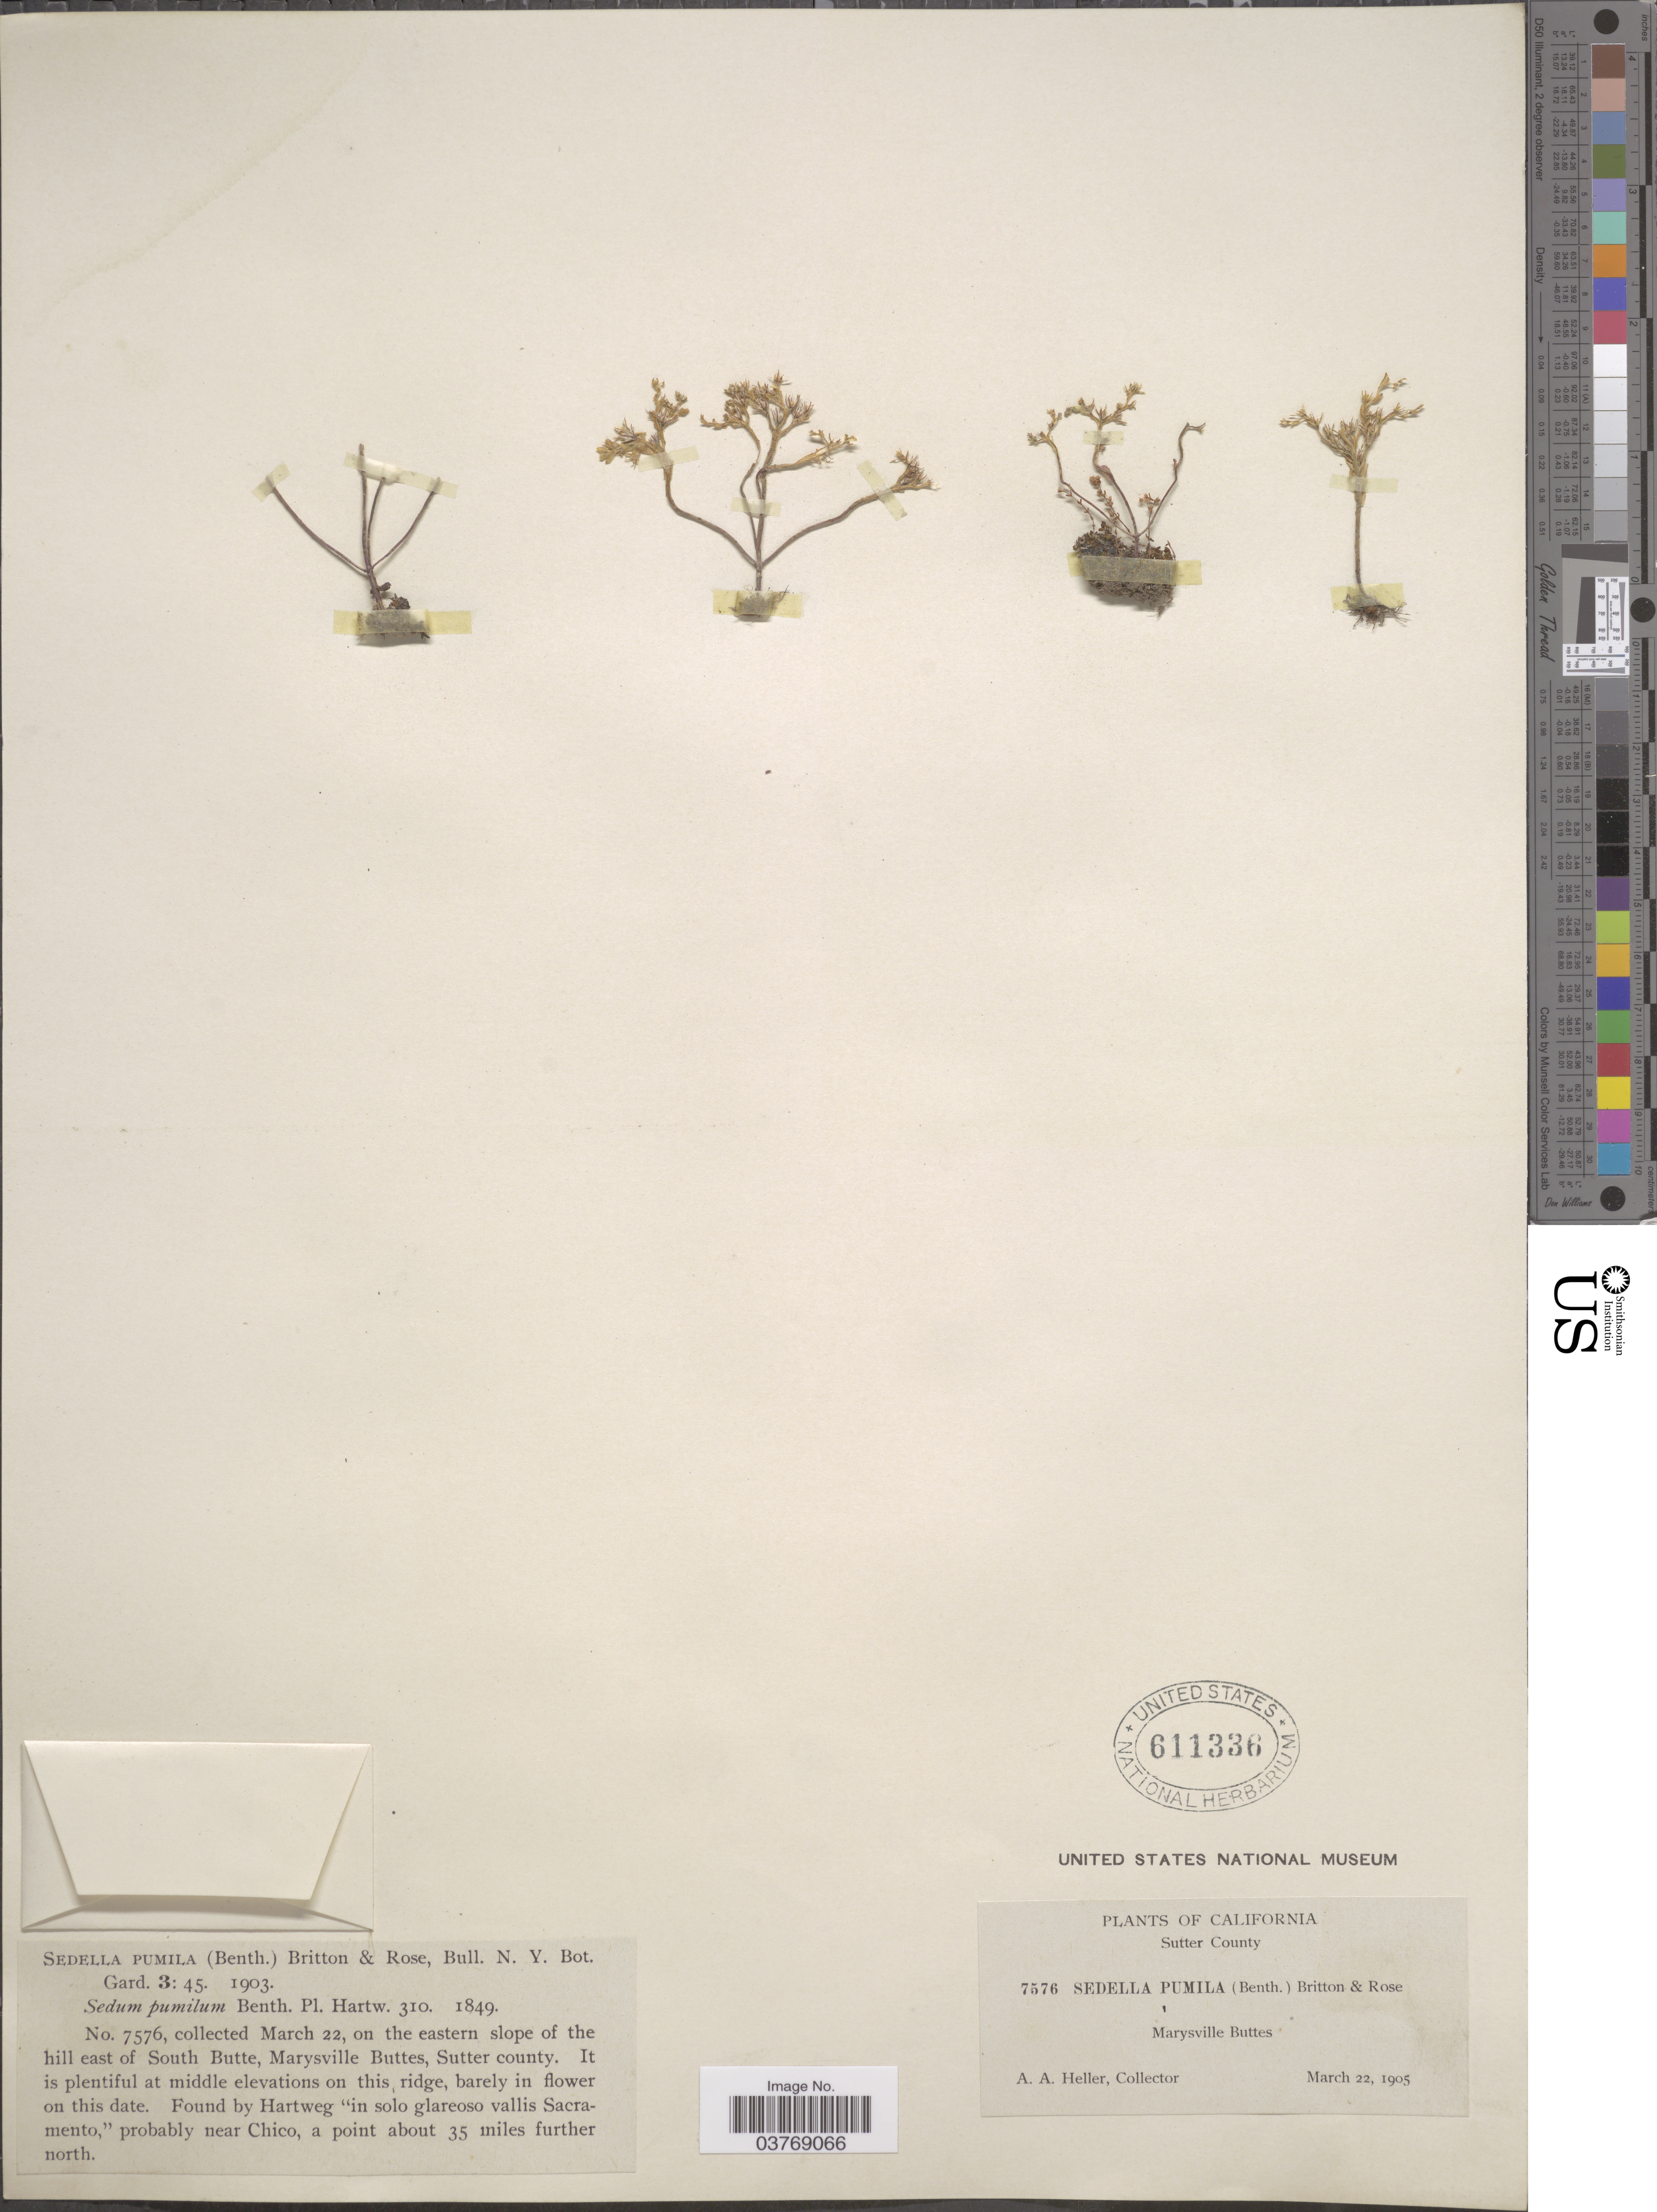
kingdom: Plantae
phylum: Tracheophyta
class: Magnoliopsida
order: Saxifragales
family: Crassulaceae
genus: Sedella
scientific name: Sedella pumila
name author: (Benth.) Britton & Rose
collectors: A. A. Heller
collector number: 7576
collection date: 1905-03-22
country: United States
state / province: California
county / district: Sutter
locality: On the eastern slope of the hill east of South Butte, Marysville Buttes, Sutter county. Probably near Chico, a point about 35 miles further north.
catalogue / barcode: US 611336